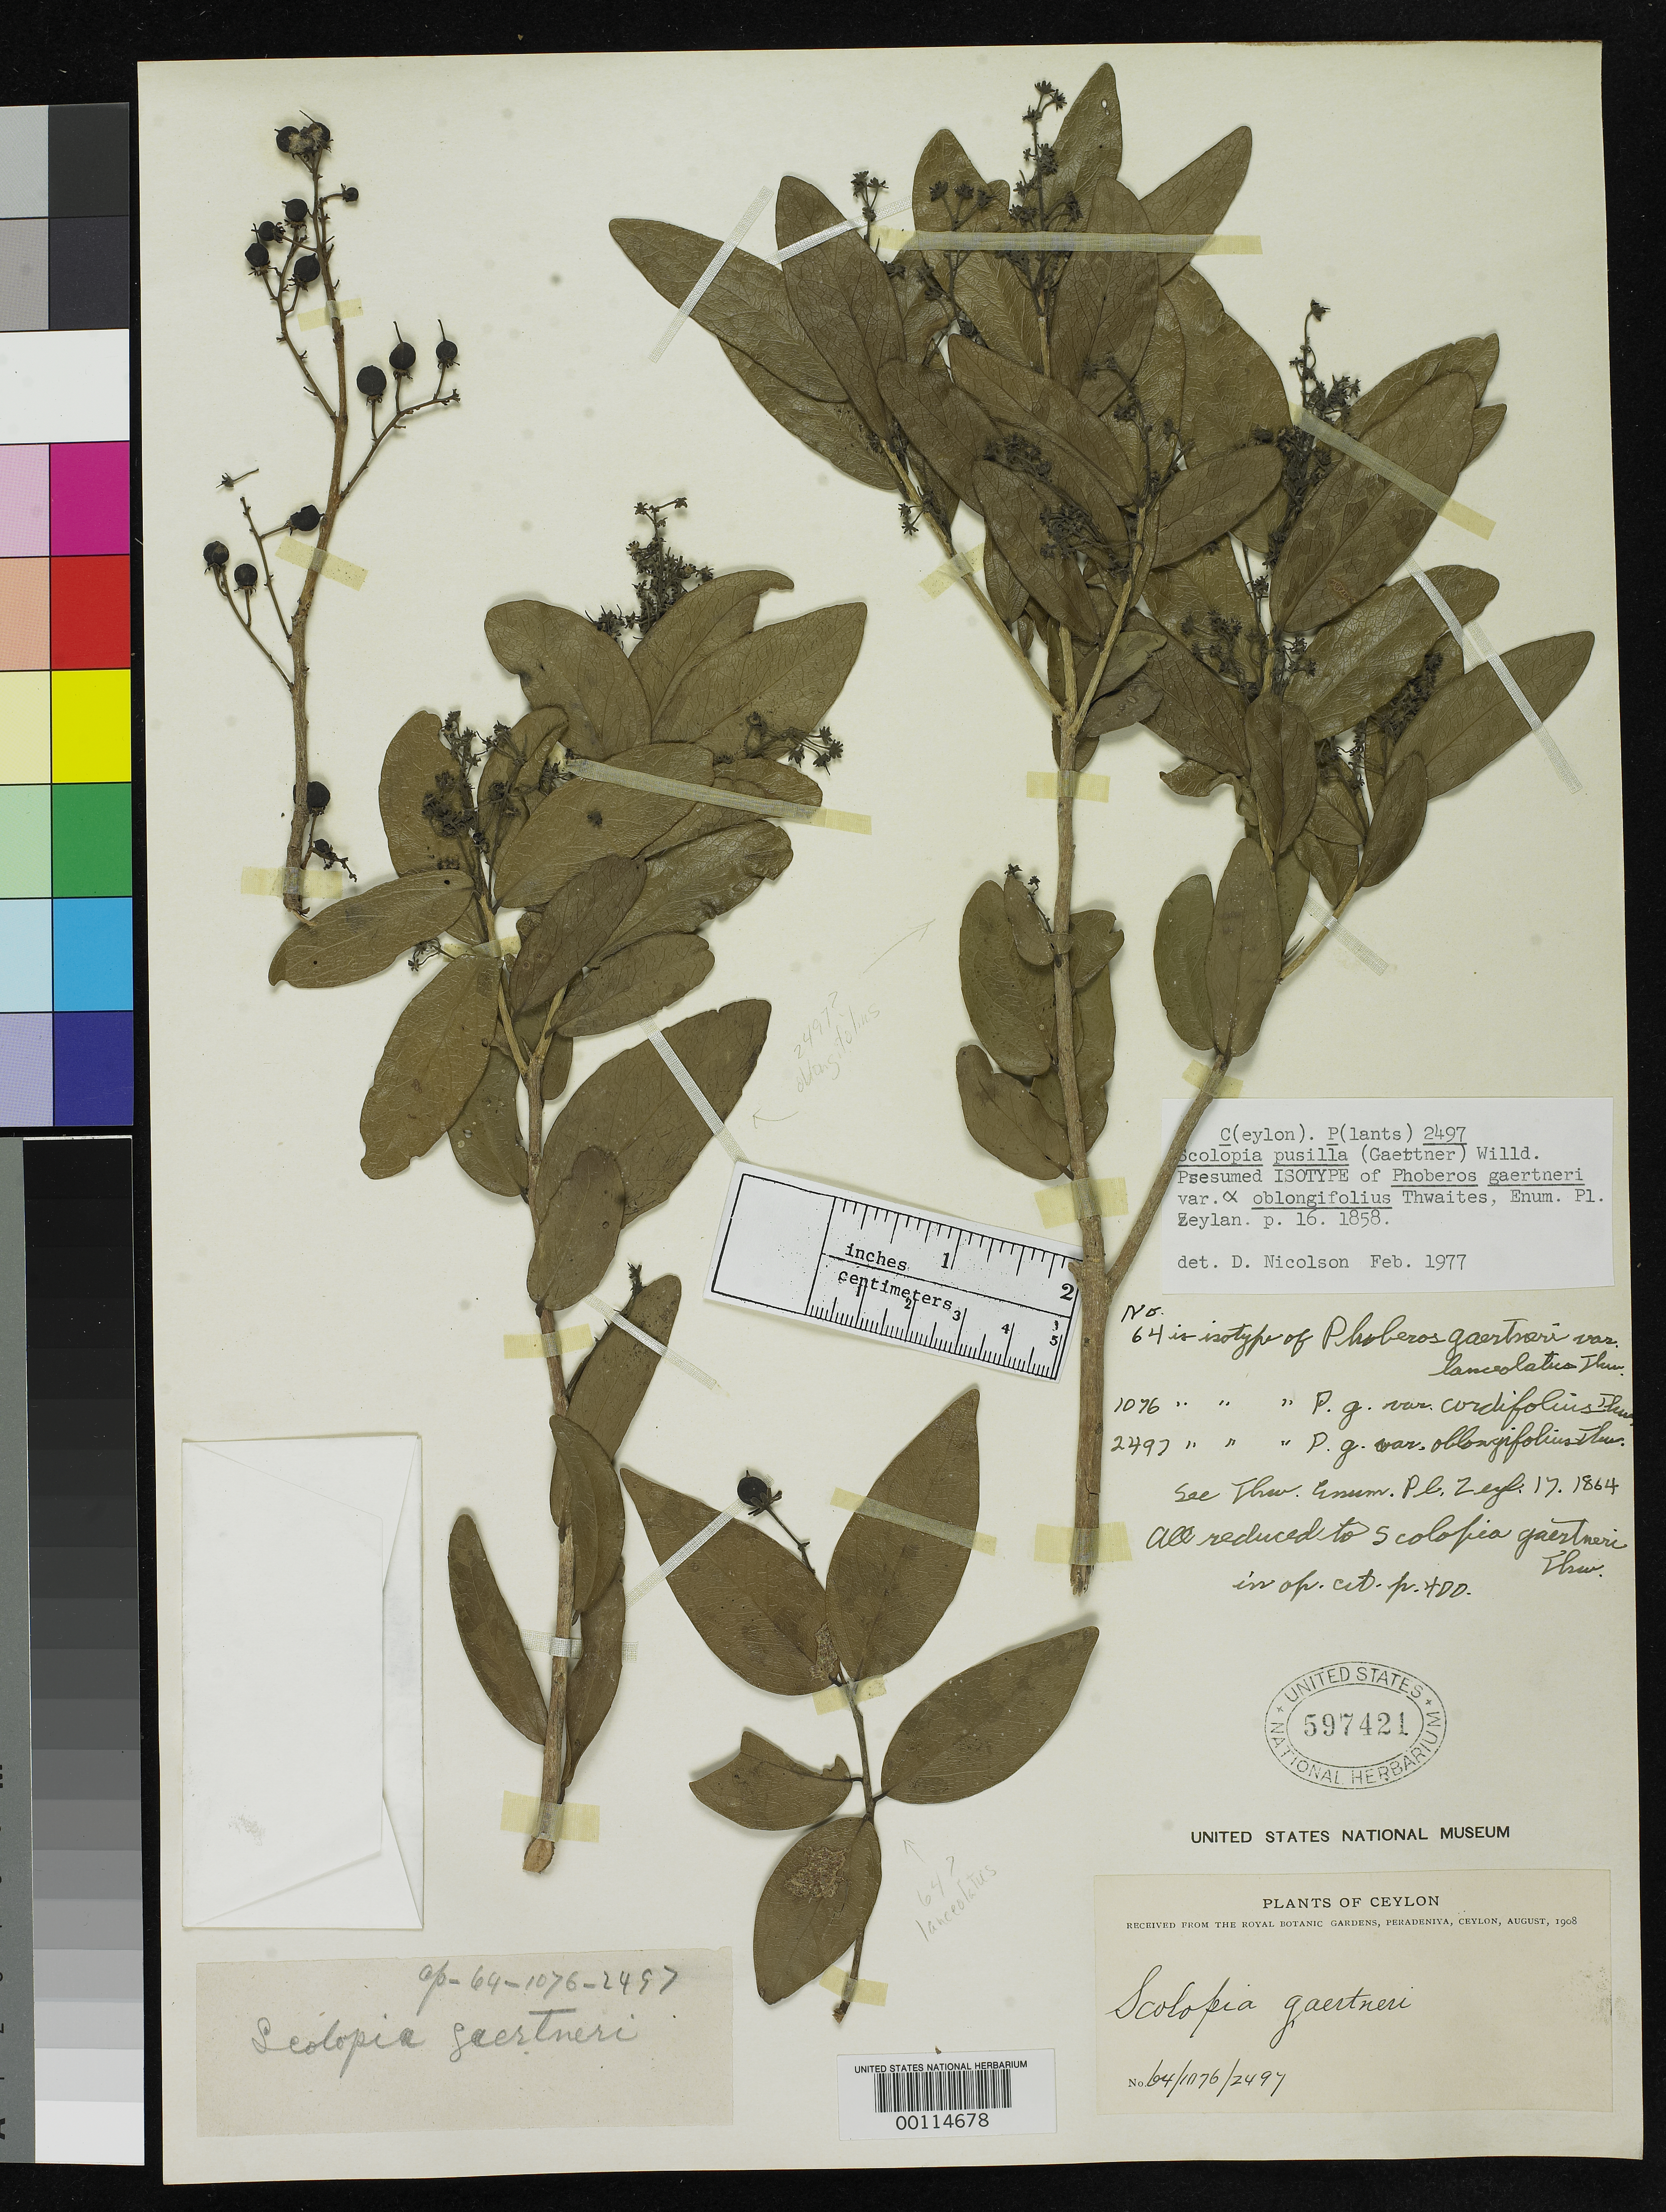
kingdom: Plantae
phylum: Tracheophyta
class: Magnoliopsida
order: Malpighiales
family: Salicaceae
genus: Phoberos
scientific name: Phoberos gaertneri var. oblongifolius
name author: Thwaites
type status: Type Fragment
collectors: G. H. K. Thwaites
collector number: C.P.-64-1076-2497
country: Sri Lanka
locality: "Ceylon"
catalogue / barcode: US 597421